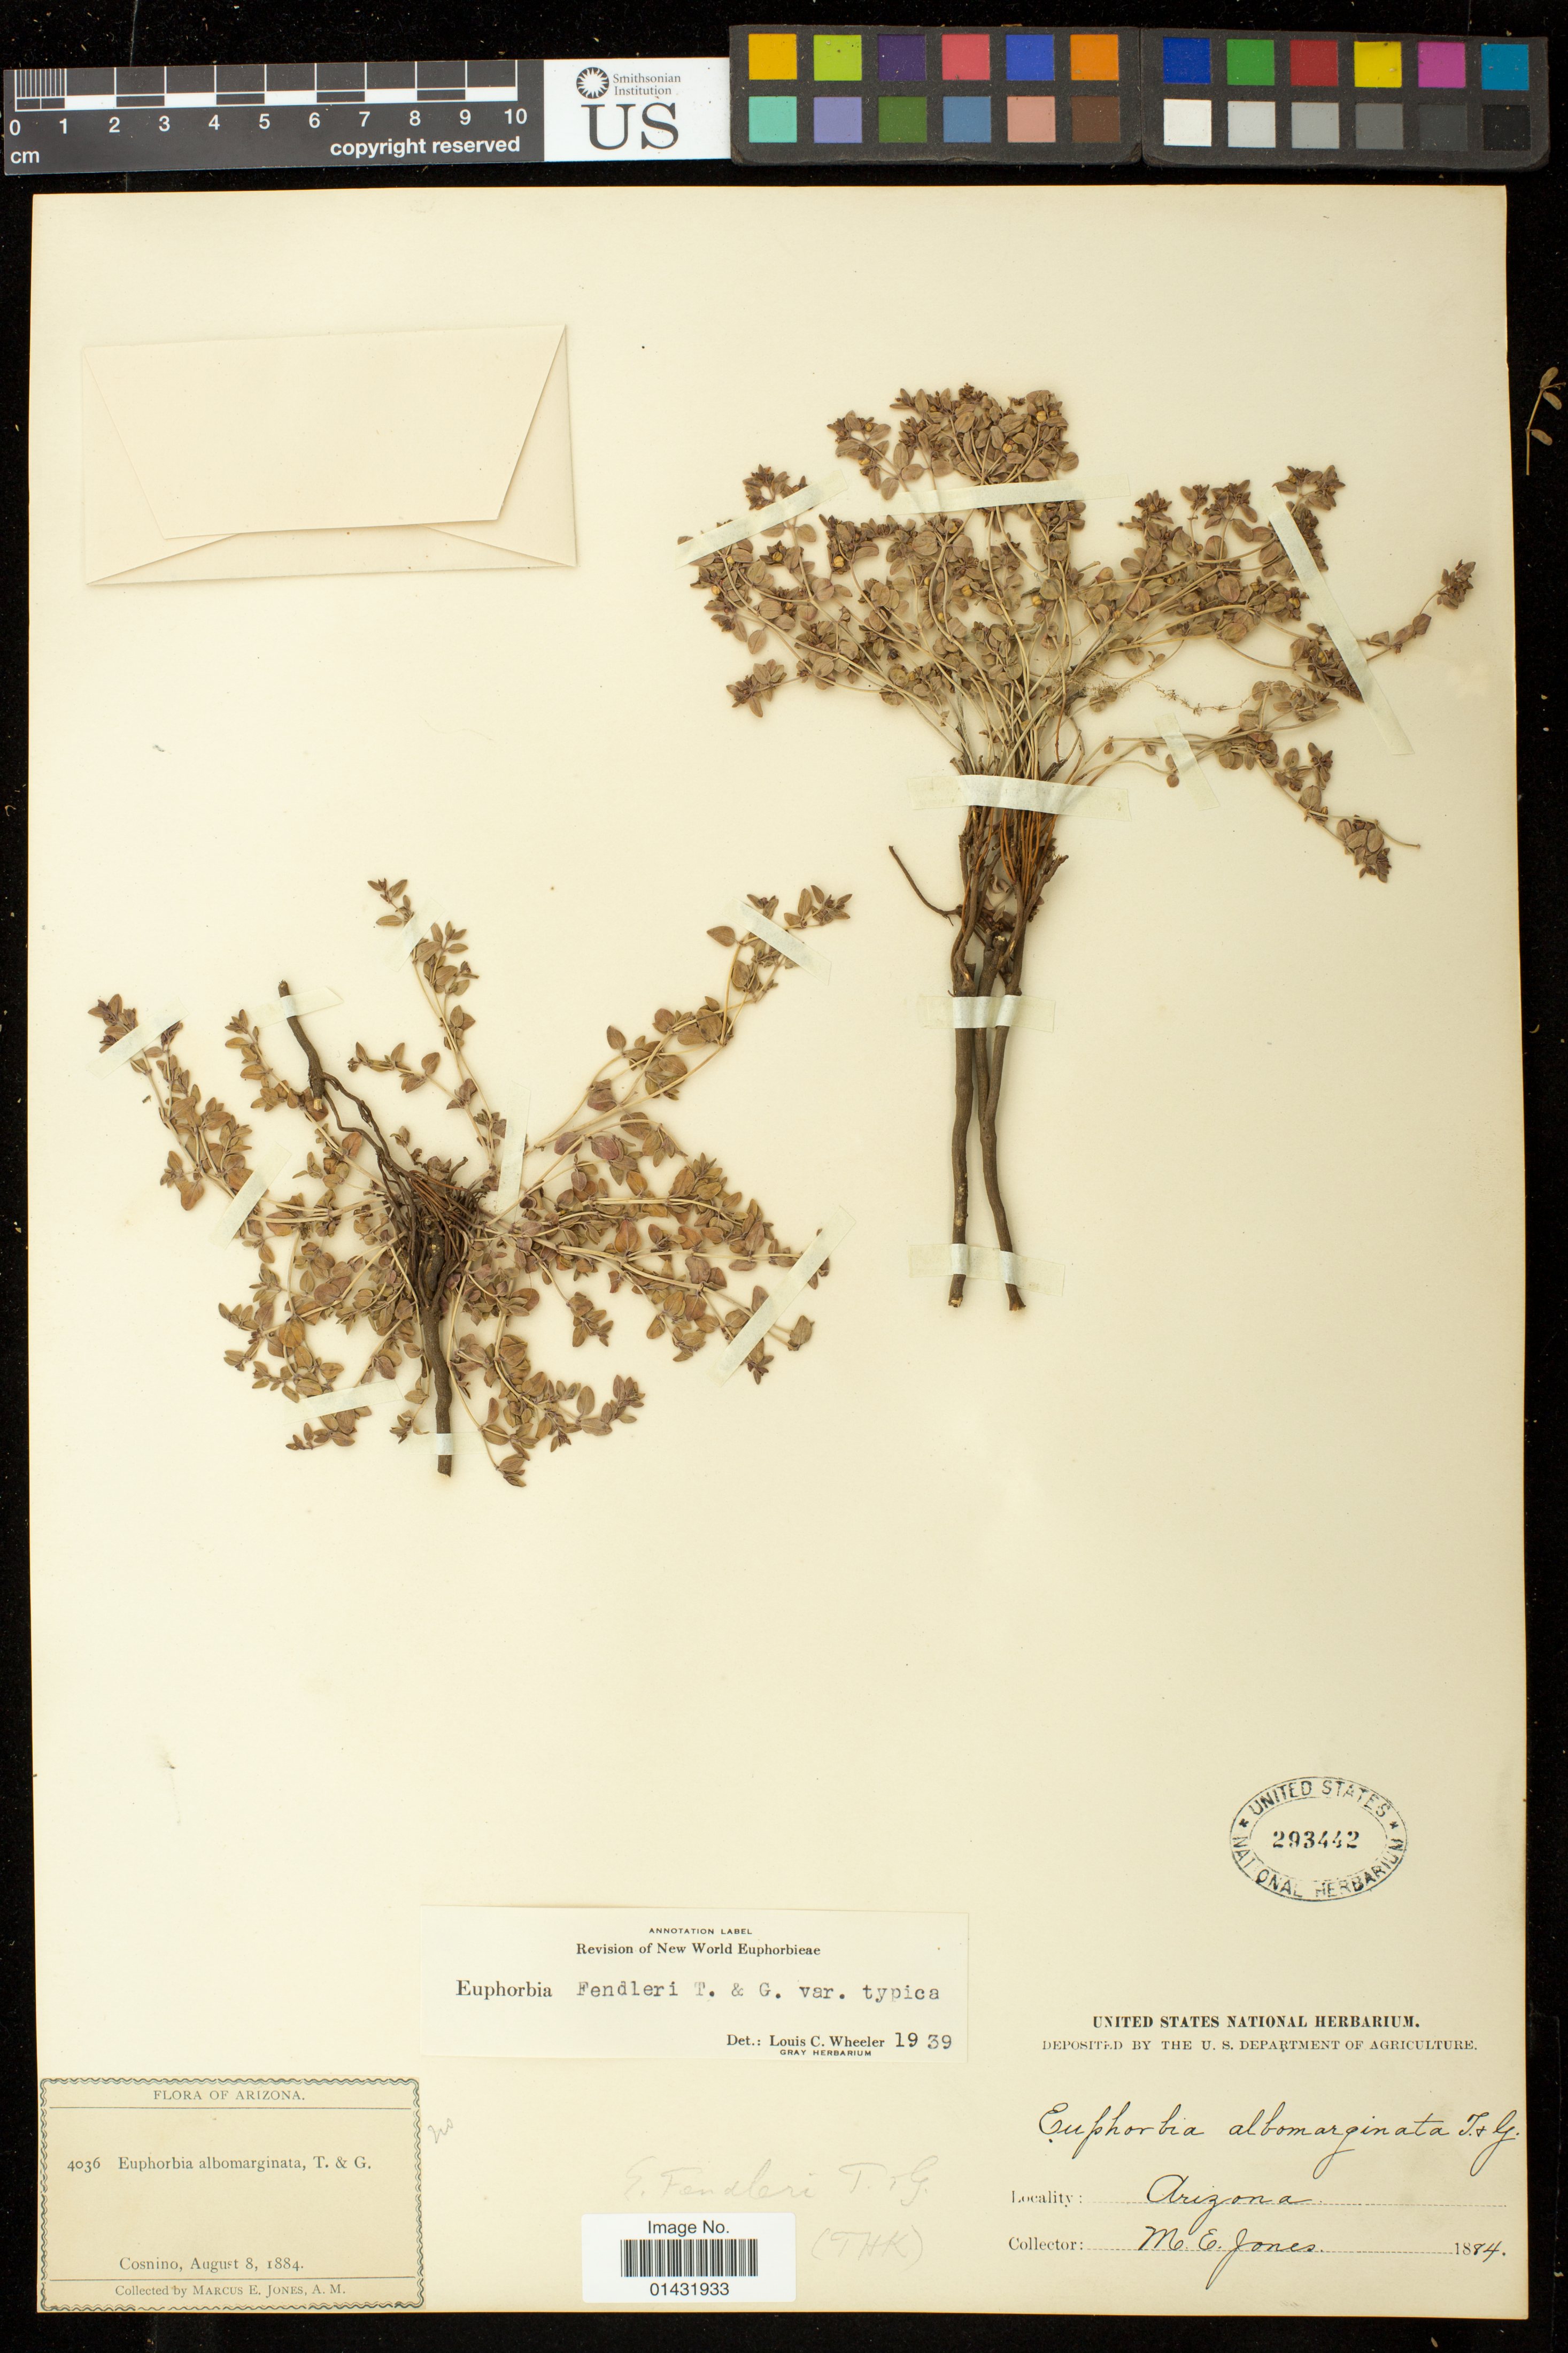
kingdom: Plantae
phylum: Tracheophyta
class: Magnoliopsida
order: Malpighiales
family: Euphorbiaceae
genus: Euphorbia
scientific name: Euphorbia fendleri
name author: Torr. & A. Gray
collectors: M. E. Jones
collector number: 4036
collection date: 1884-08-08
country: United States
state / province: Arizona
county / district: Coconino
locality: Cosnino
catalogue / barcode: US 293442